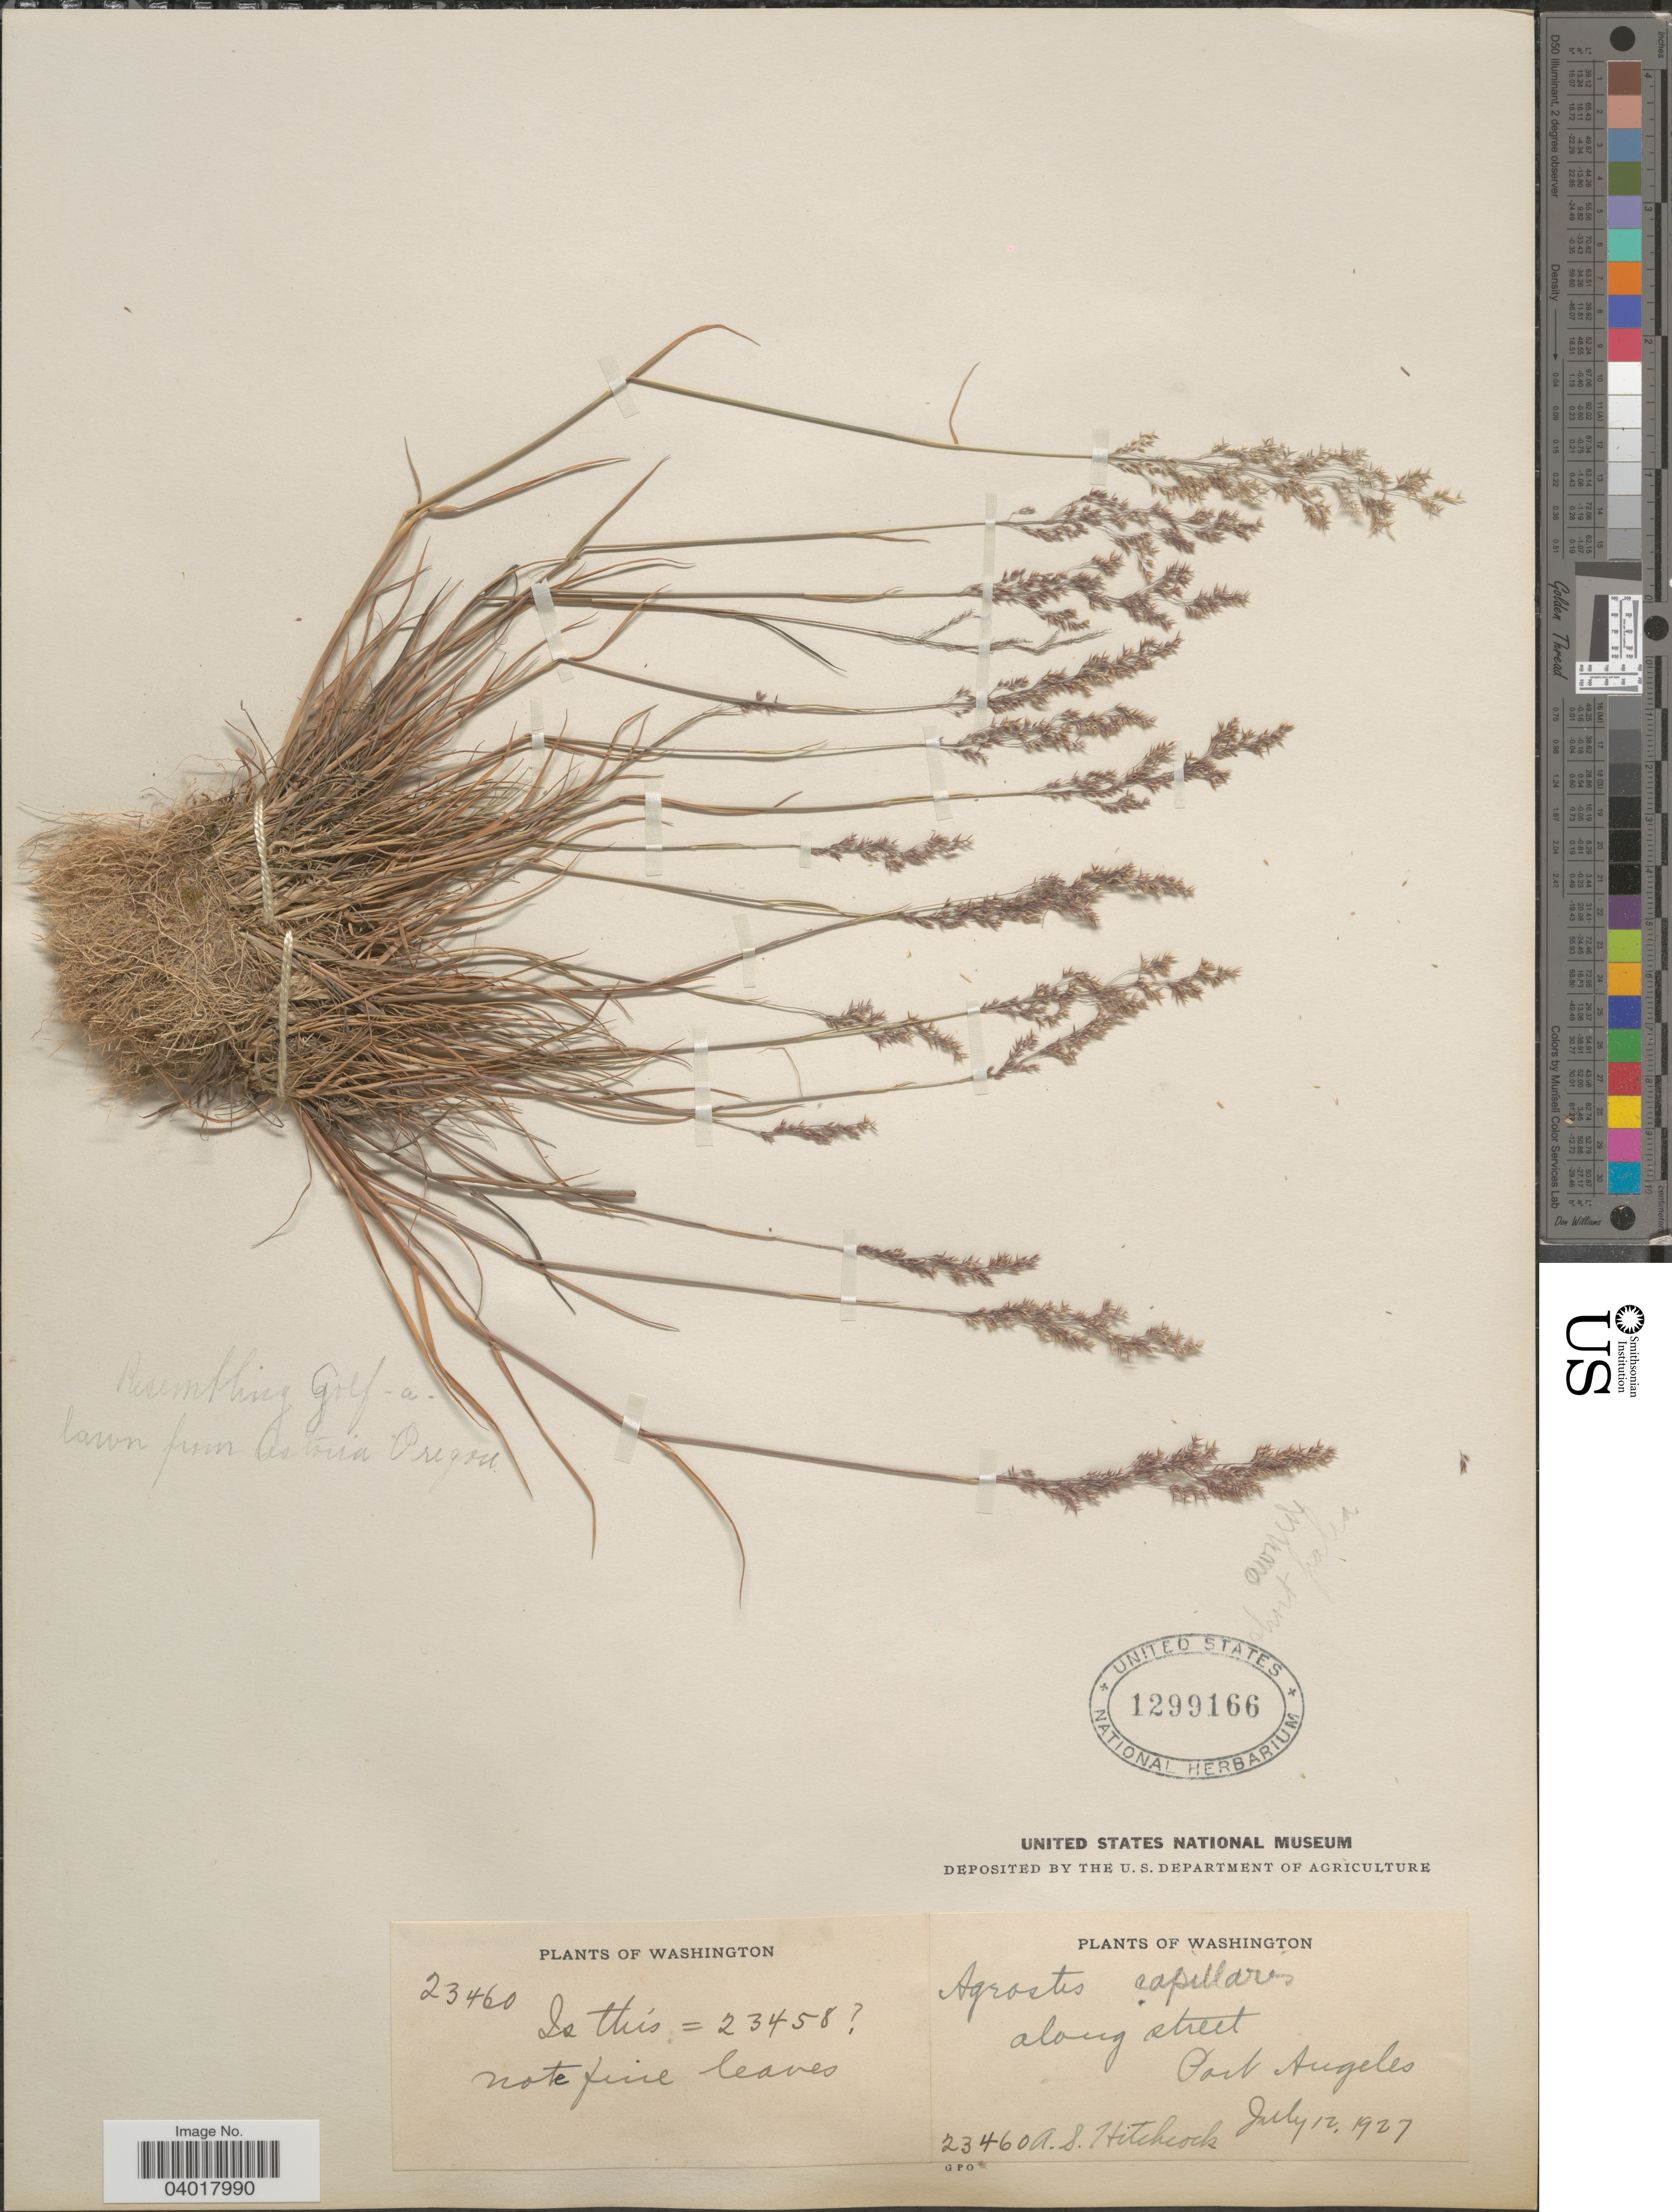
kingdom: Plantae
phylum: Tracheophyta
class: Liliopsida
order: Poales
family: Poaceae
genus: Agrostis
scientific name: Agrostis capillaris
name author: L.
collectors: A. S. Hitchcock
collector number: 23460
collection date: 1927-07-12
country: United States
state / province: Washington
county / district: Clallam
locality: Along street, Port Angeles.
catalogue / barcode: US 1299166